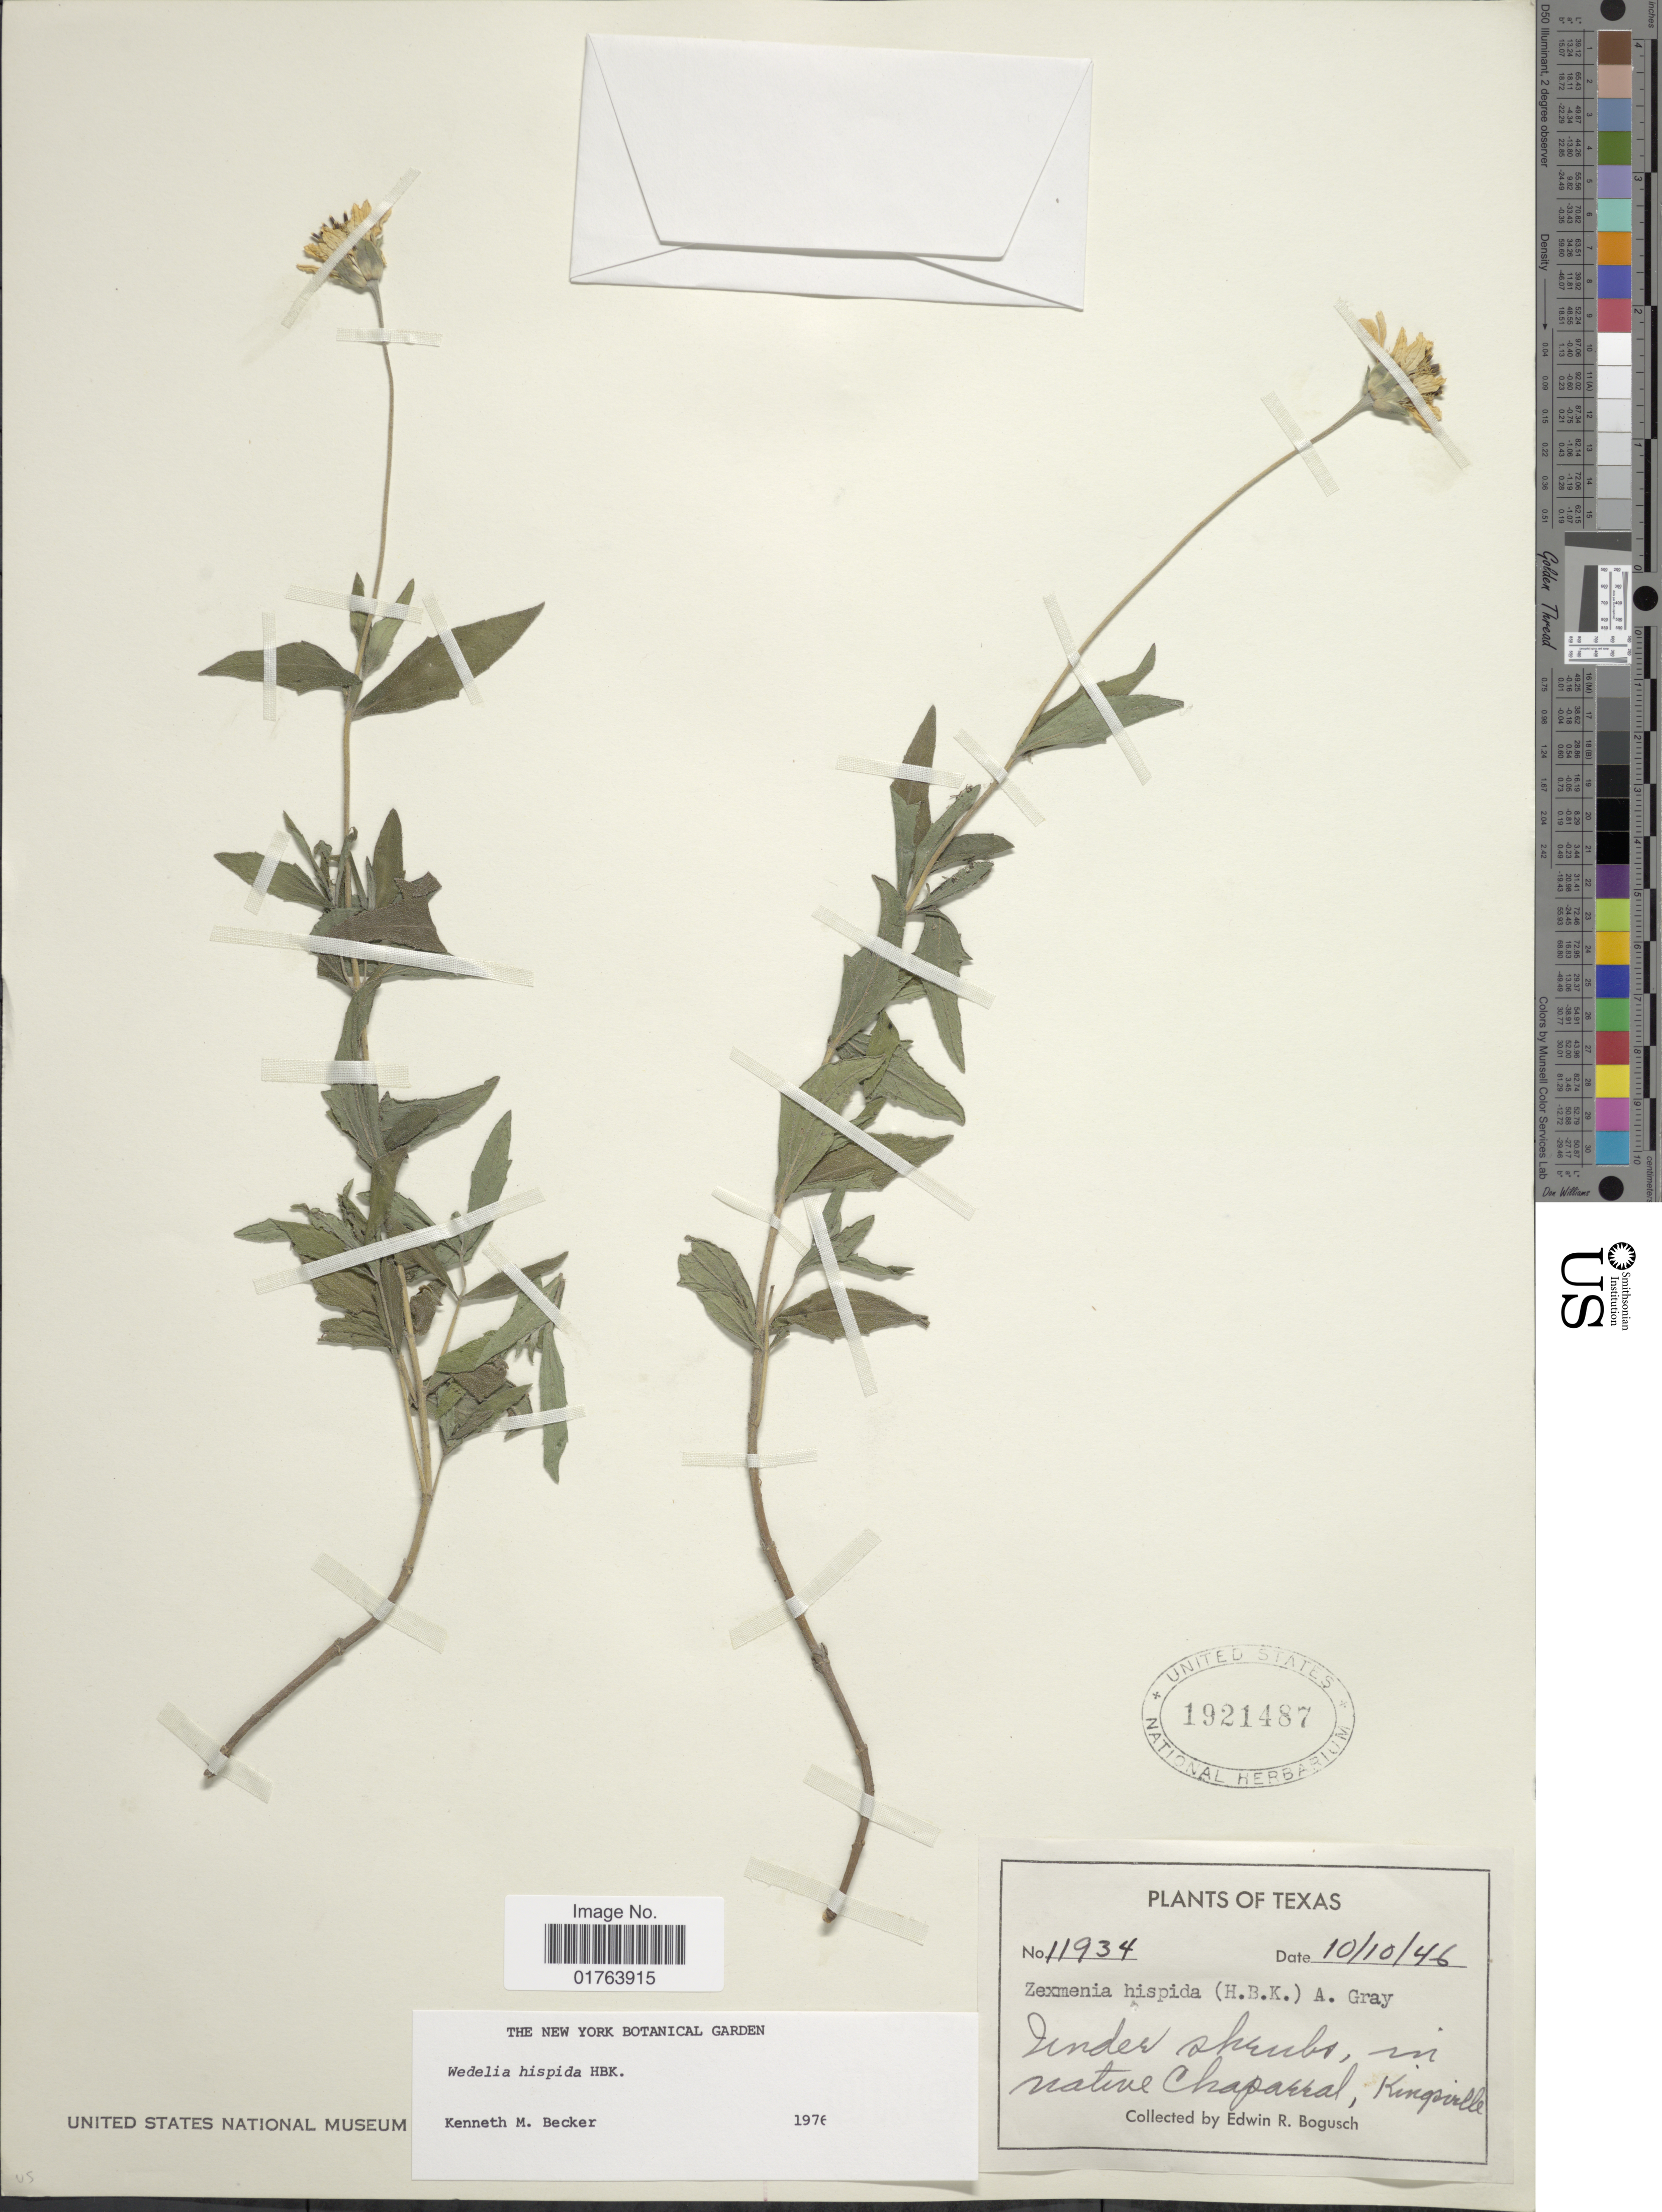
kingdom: Plantae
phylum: Tracheophyta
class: Magnoliopsida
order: Asterales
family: Asteraceae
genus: Wedelia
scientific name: Wedelia acapulcensis var. hispida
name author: (Kunth) Strother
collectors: E. Bogusch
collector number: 11934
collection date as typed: Transcribed d/m/y: 10/10/46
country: United States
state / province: Texas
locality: In Nature Chaparral, Kingsville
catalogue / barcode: US 1921487